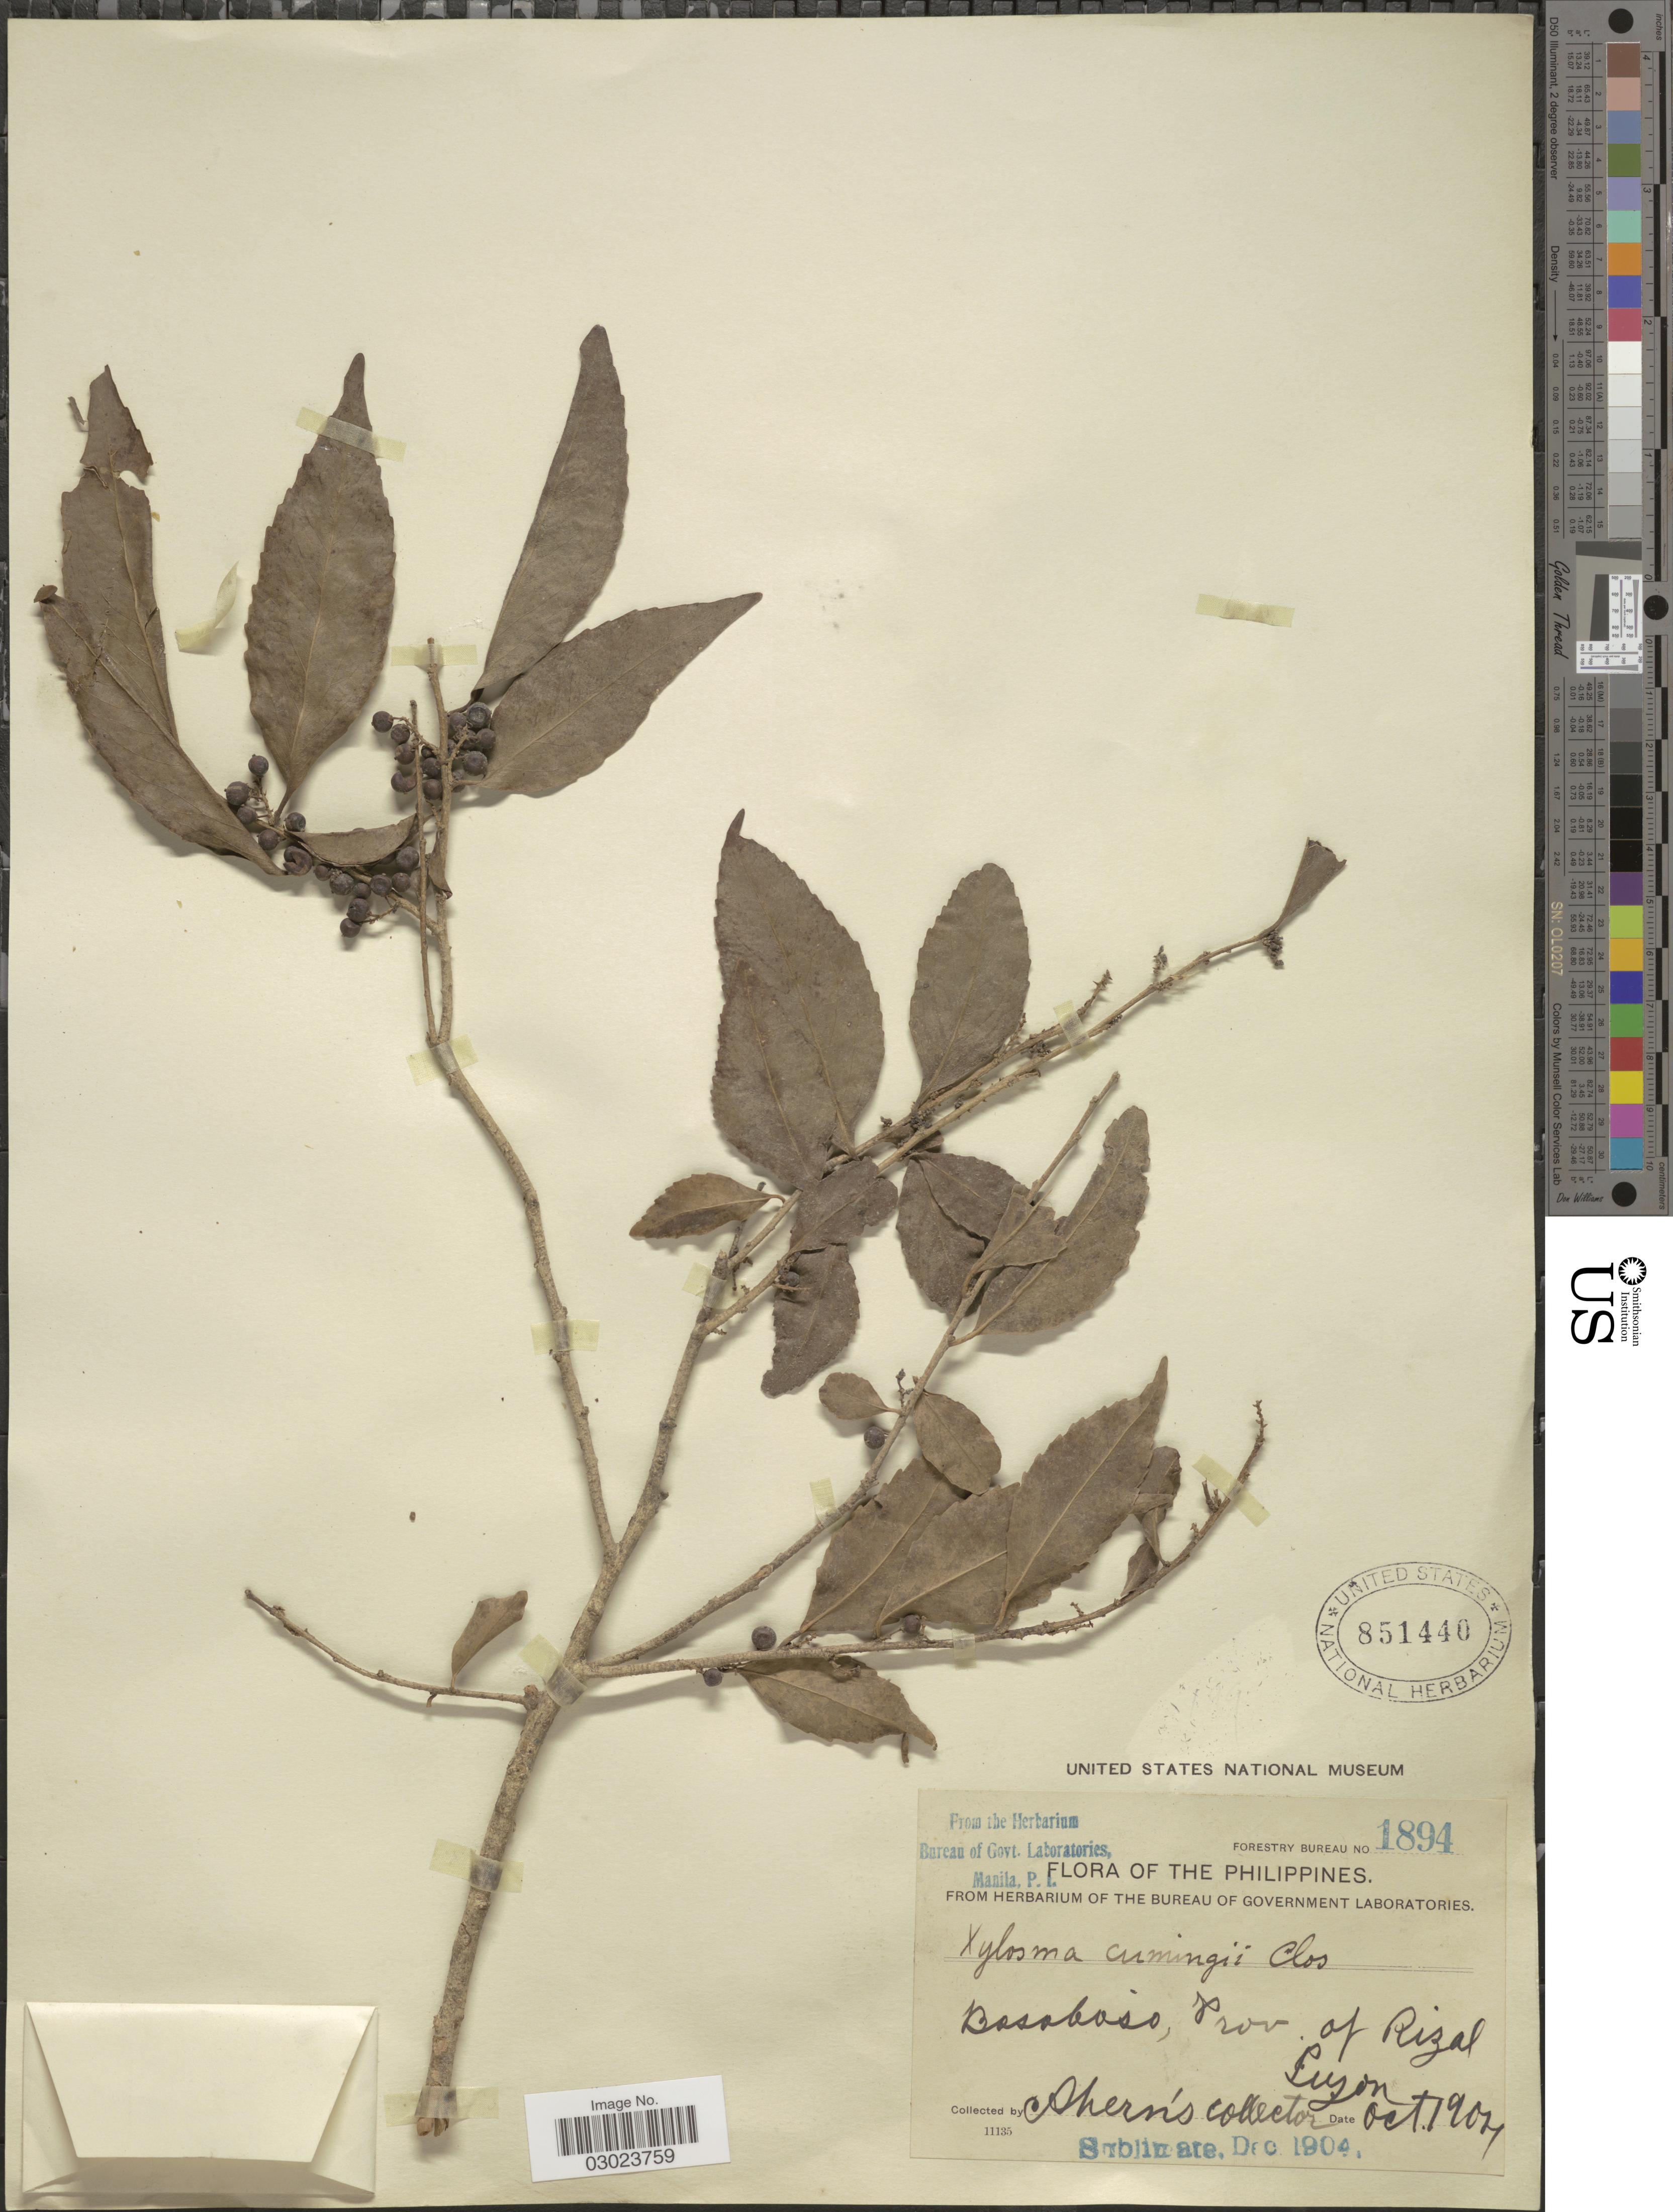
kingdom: Plantae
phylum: Tracheophyta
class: Magnoliopsida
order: Malpighiales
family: Salicaceae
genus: Xylosma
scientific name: Xylosma luzonensis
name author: Clos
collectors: Ahern's collector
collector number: Forestry Bureau 1894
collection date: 1904-10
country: Philippines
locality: Bosoboso, Prov. of Rizal, Luzon.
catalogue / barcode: US 851440